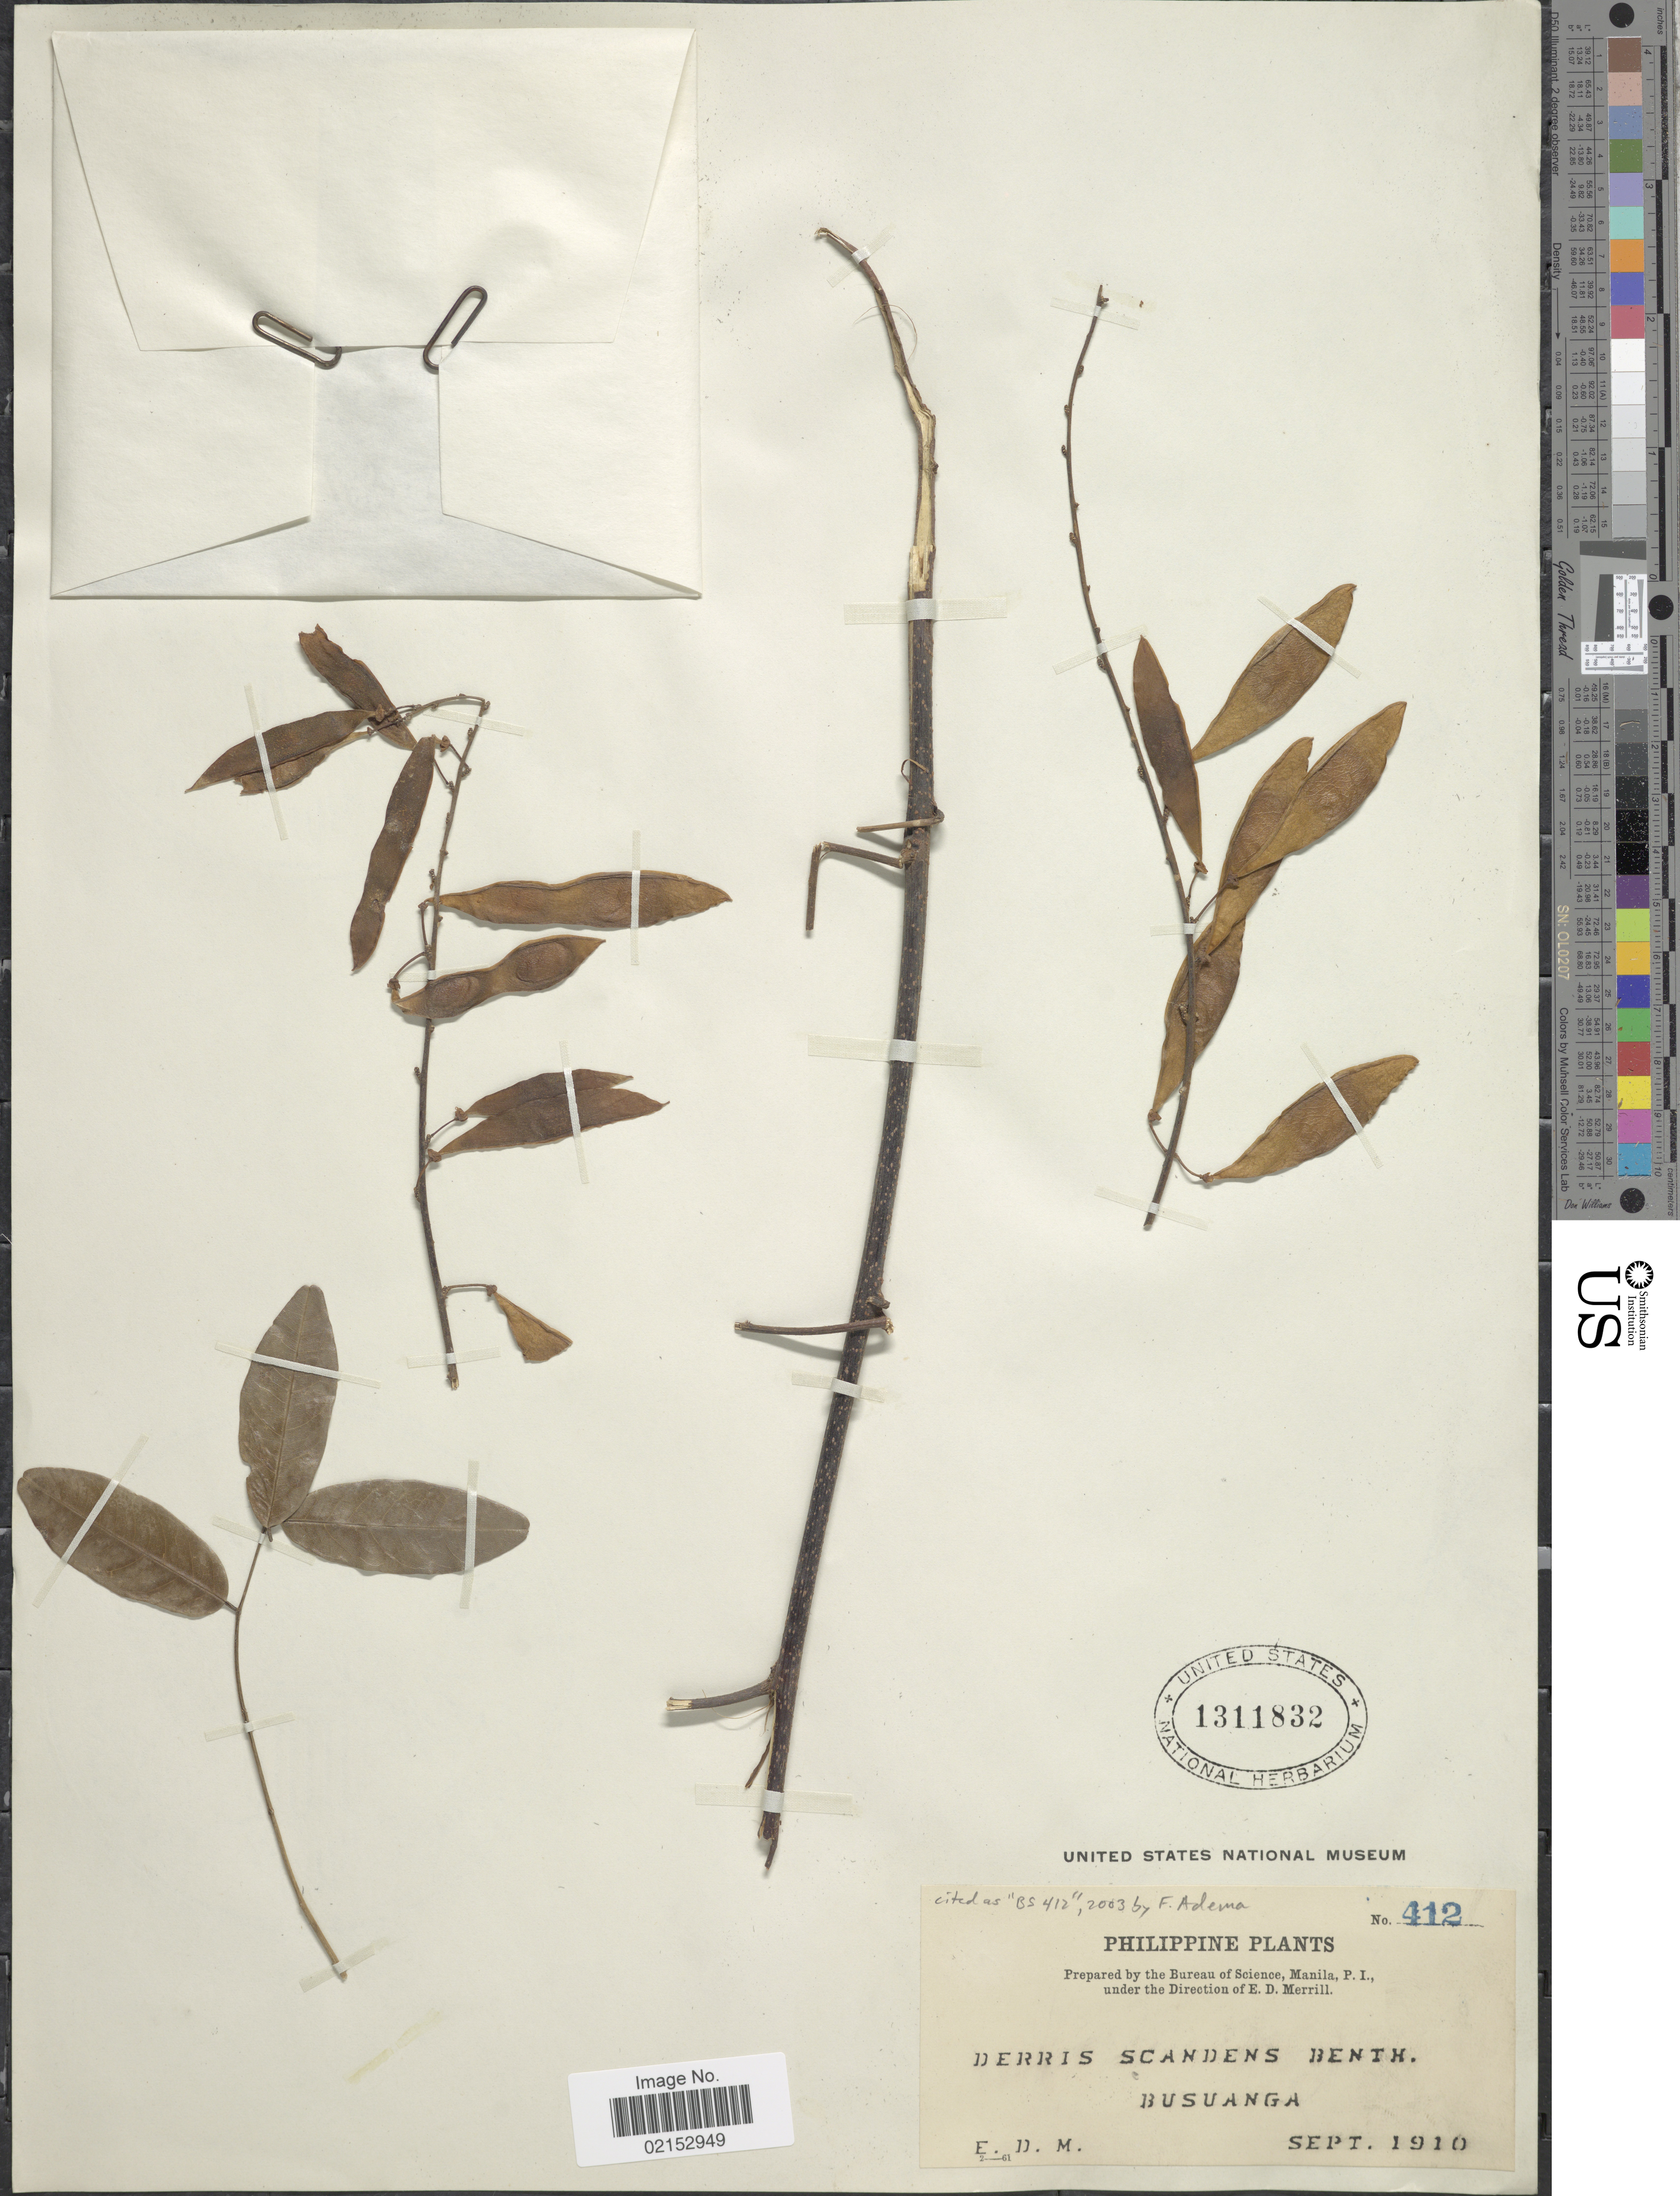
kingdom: Plantae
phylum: Tracheophyta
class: Magnoliopsida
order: Fabales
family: Fabaceae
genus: Brachypterum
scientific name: Brachypterum scandens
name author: (Roxb.) Miq.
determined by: Strong, Mark T., (BOT), Smithsonian Institution - National Museum of Natural History (UNITED STATES)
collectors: E. D. Merrill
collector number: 412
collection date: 1910-09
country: Philippines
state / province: Mimaropa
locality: Busuanga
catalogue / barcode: US 1311832